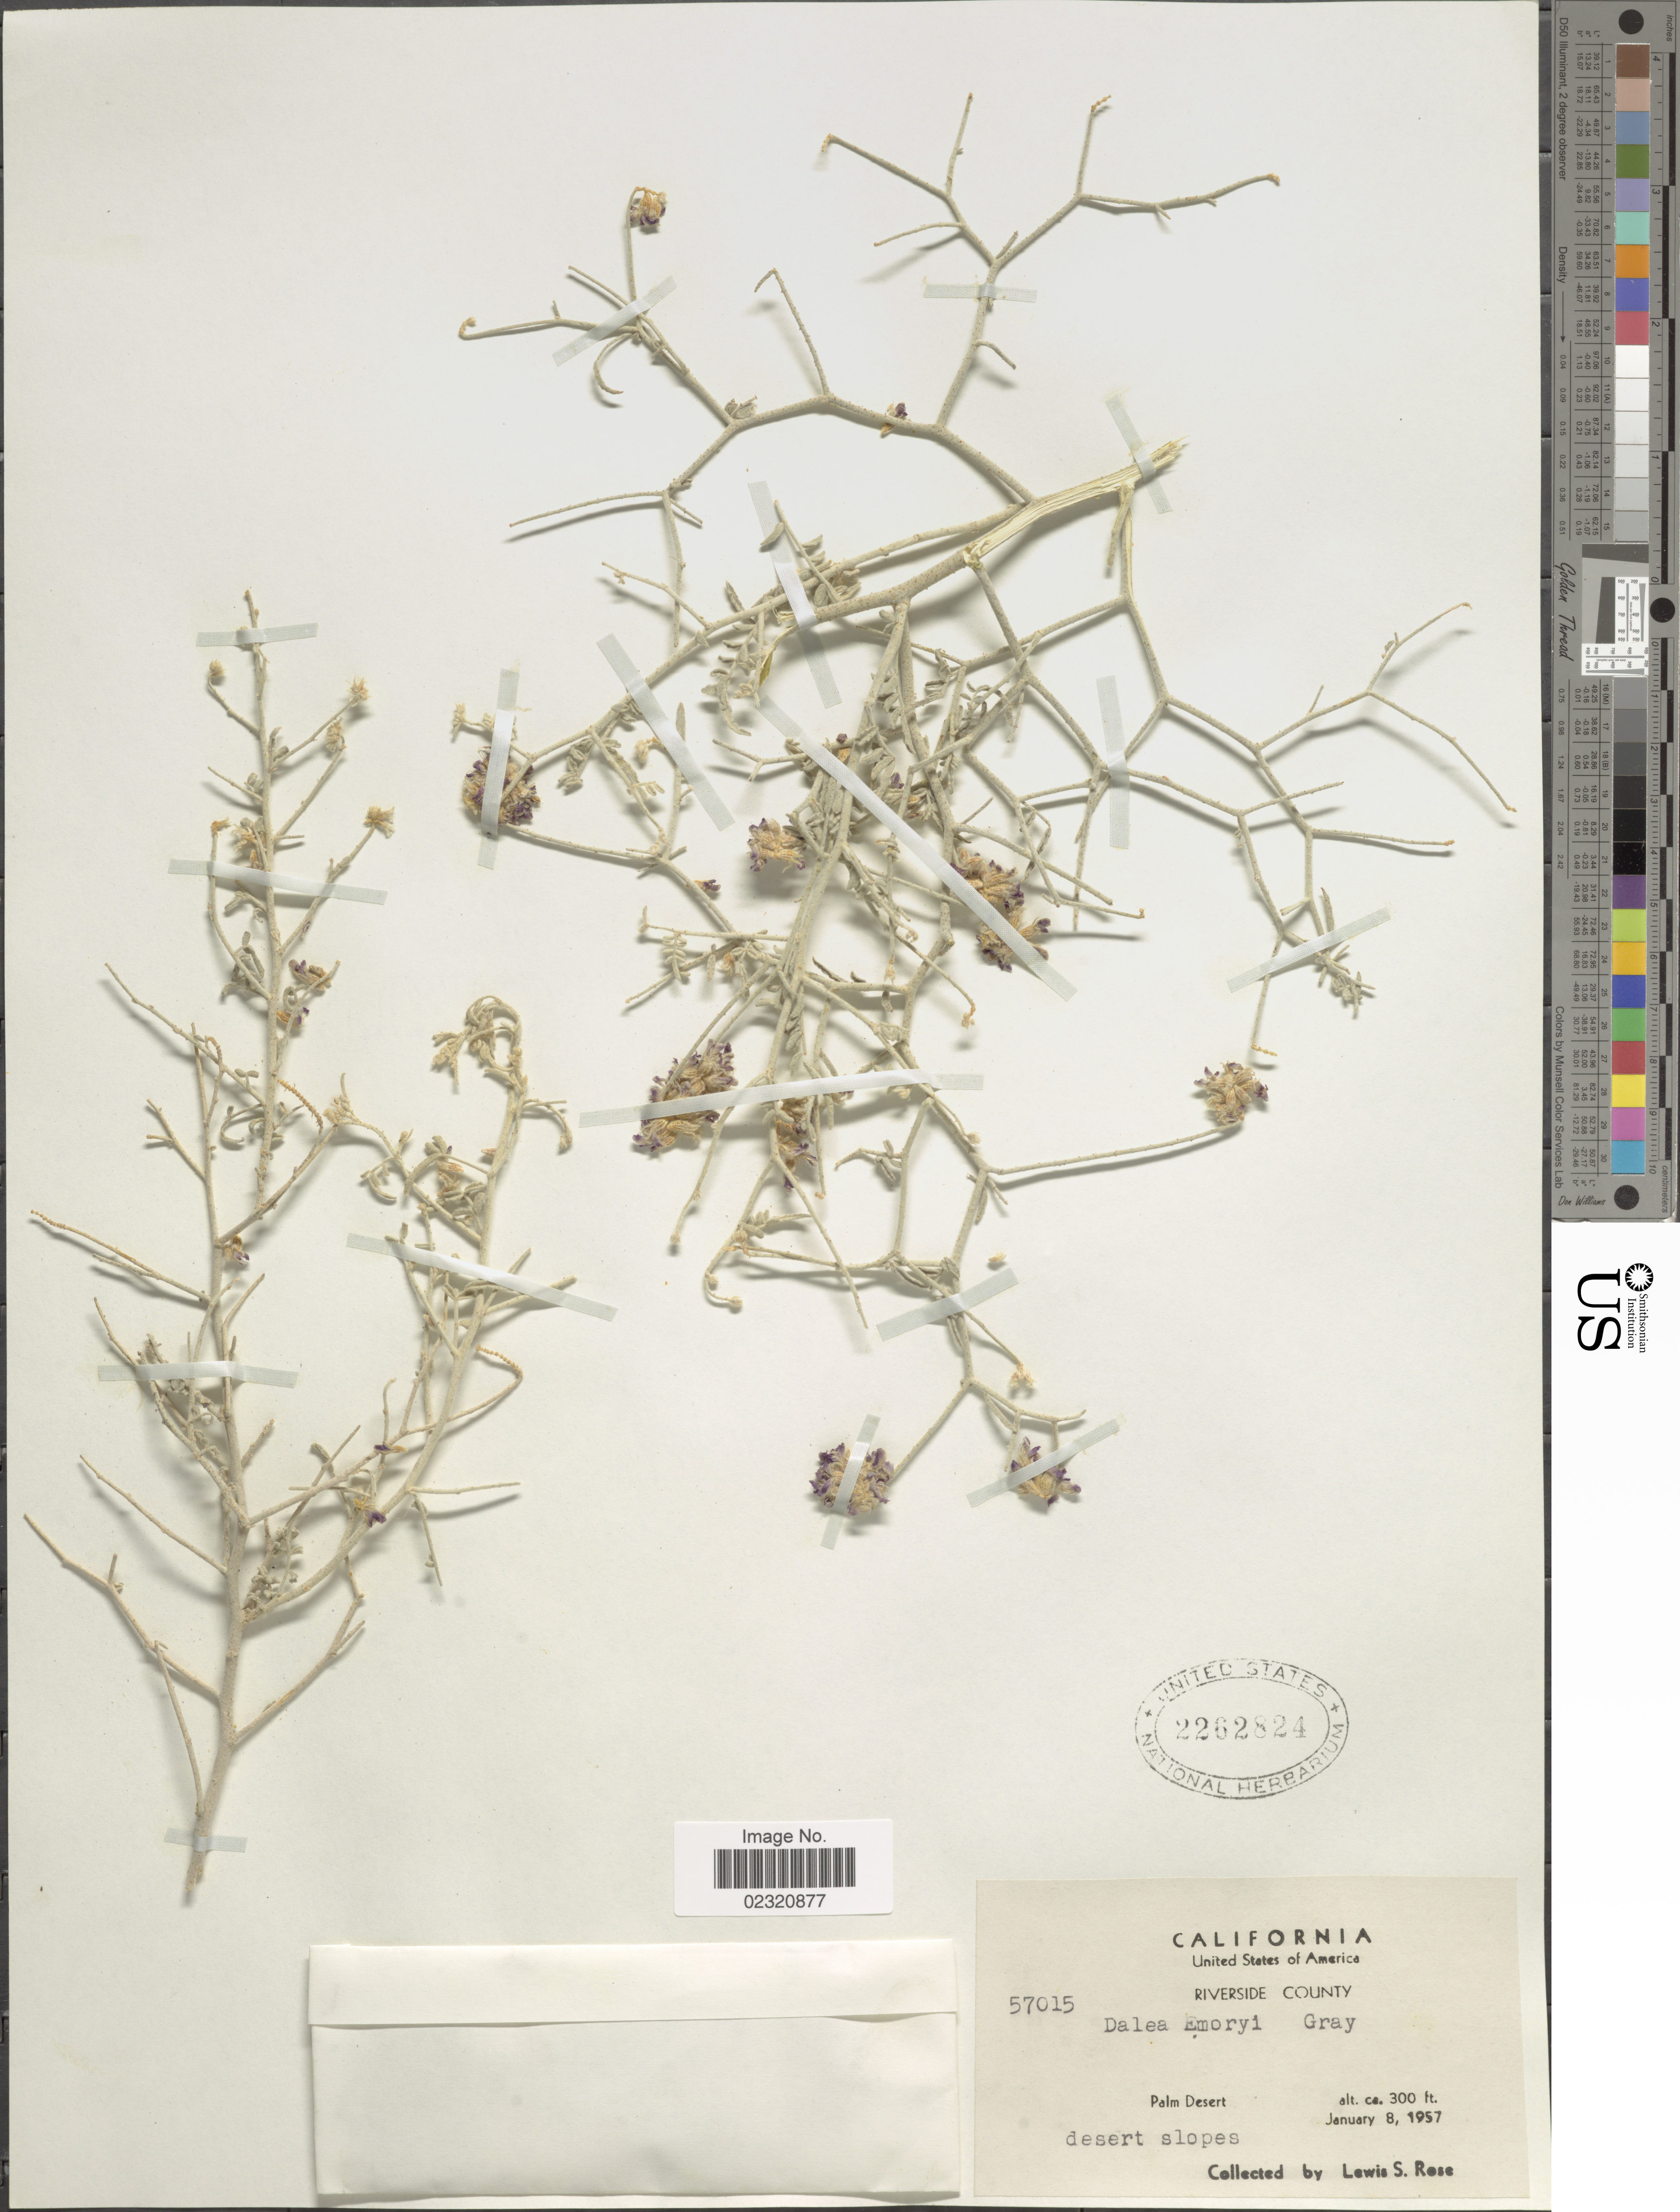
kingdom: Plantae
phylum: Tracheophyta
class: Magnoliopsida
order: Fabales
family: Fabaceae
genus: Psorothamnus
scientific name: Psorothamnus emoryi var. emoryi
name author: (A. Gray) Rydb.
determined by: Strong, M. T., (US), Smithsonian Institution - National Museum of Natural History (UNITED STATES)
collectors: L. S. Rose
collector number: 57015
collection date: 1957-01-08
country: United States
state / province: California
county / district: Riverside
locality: Riverside County, Palm Desert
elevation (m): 91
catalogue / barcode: US 2262824